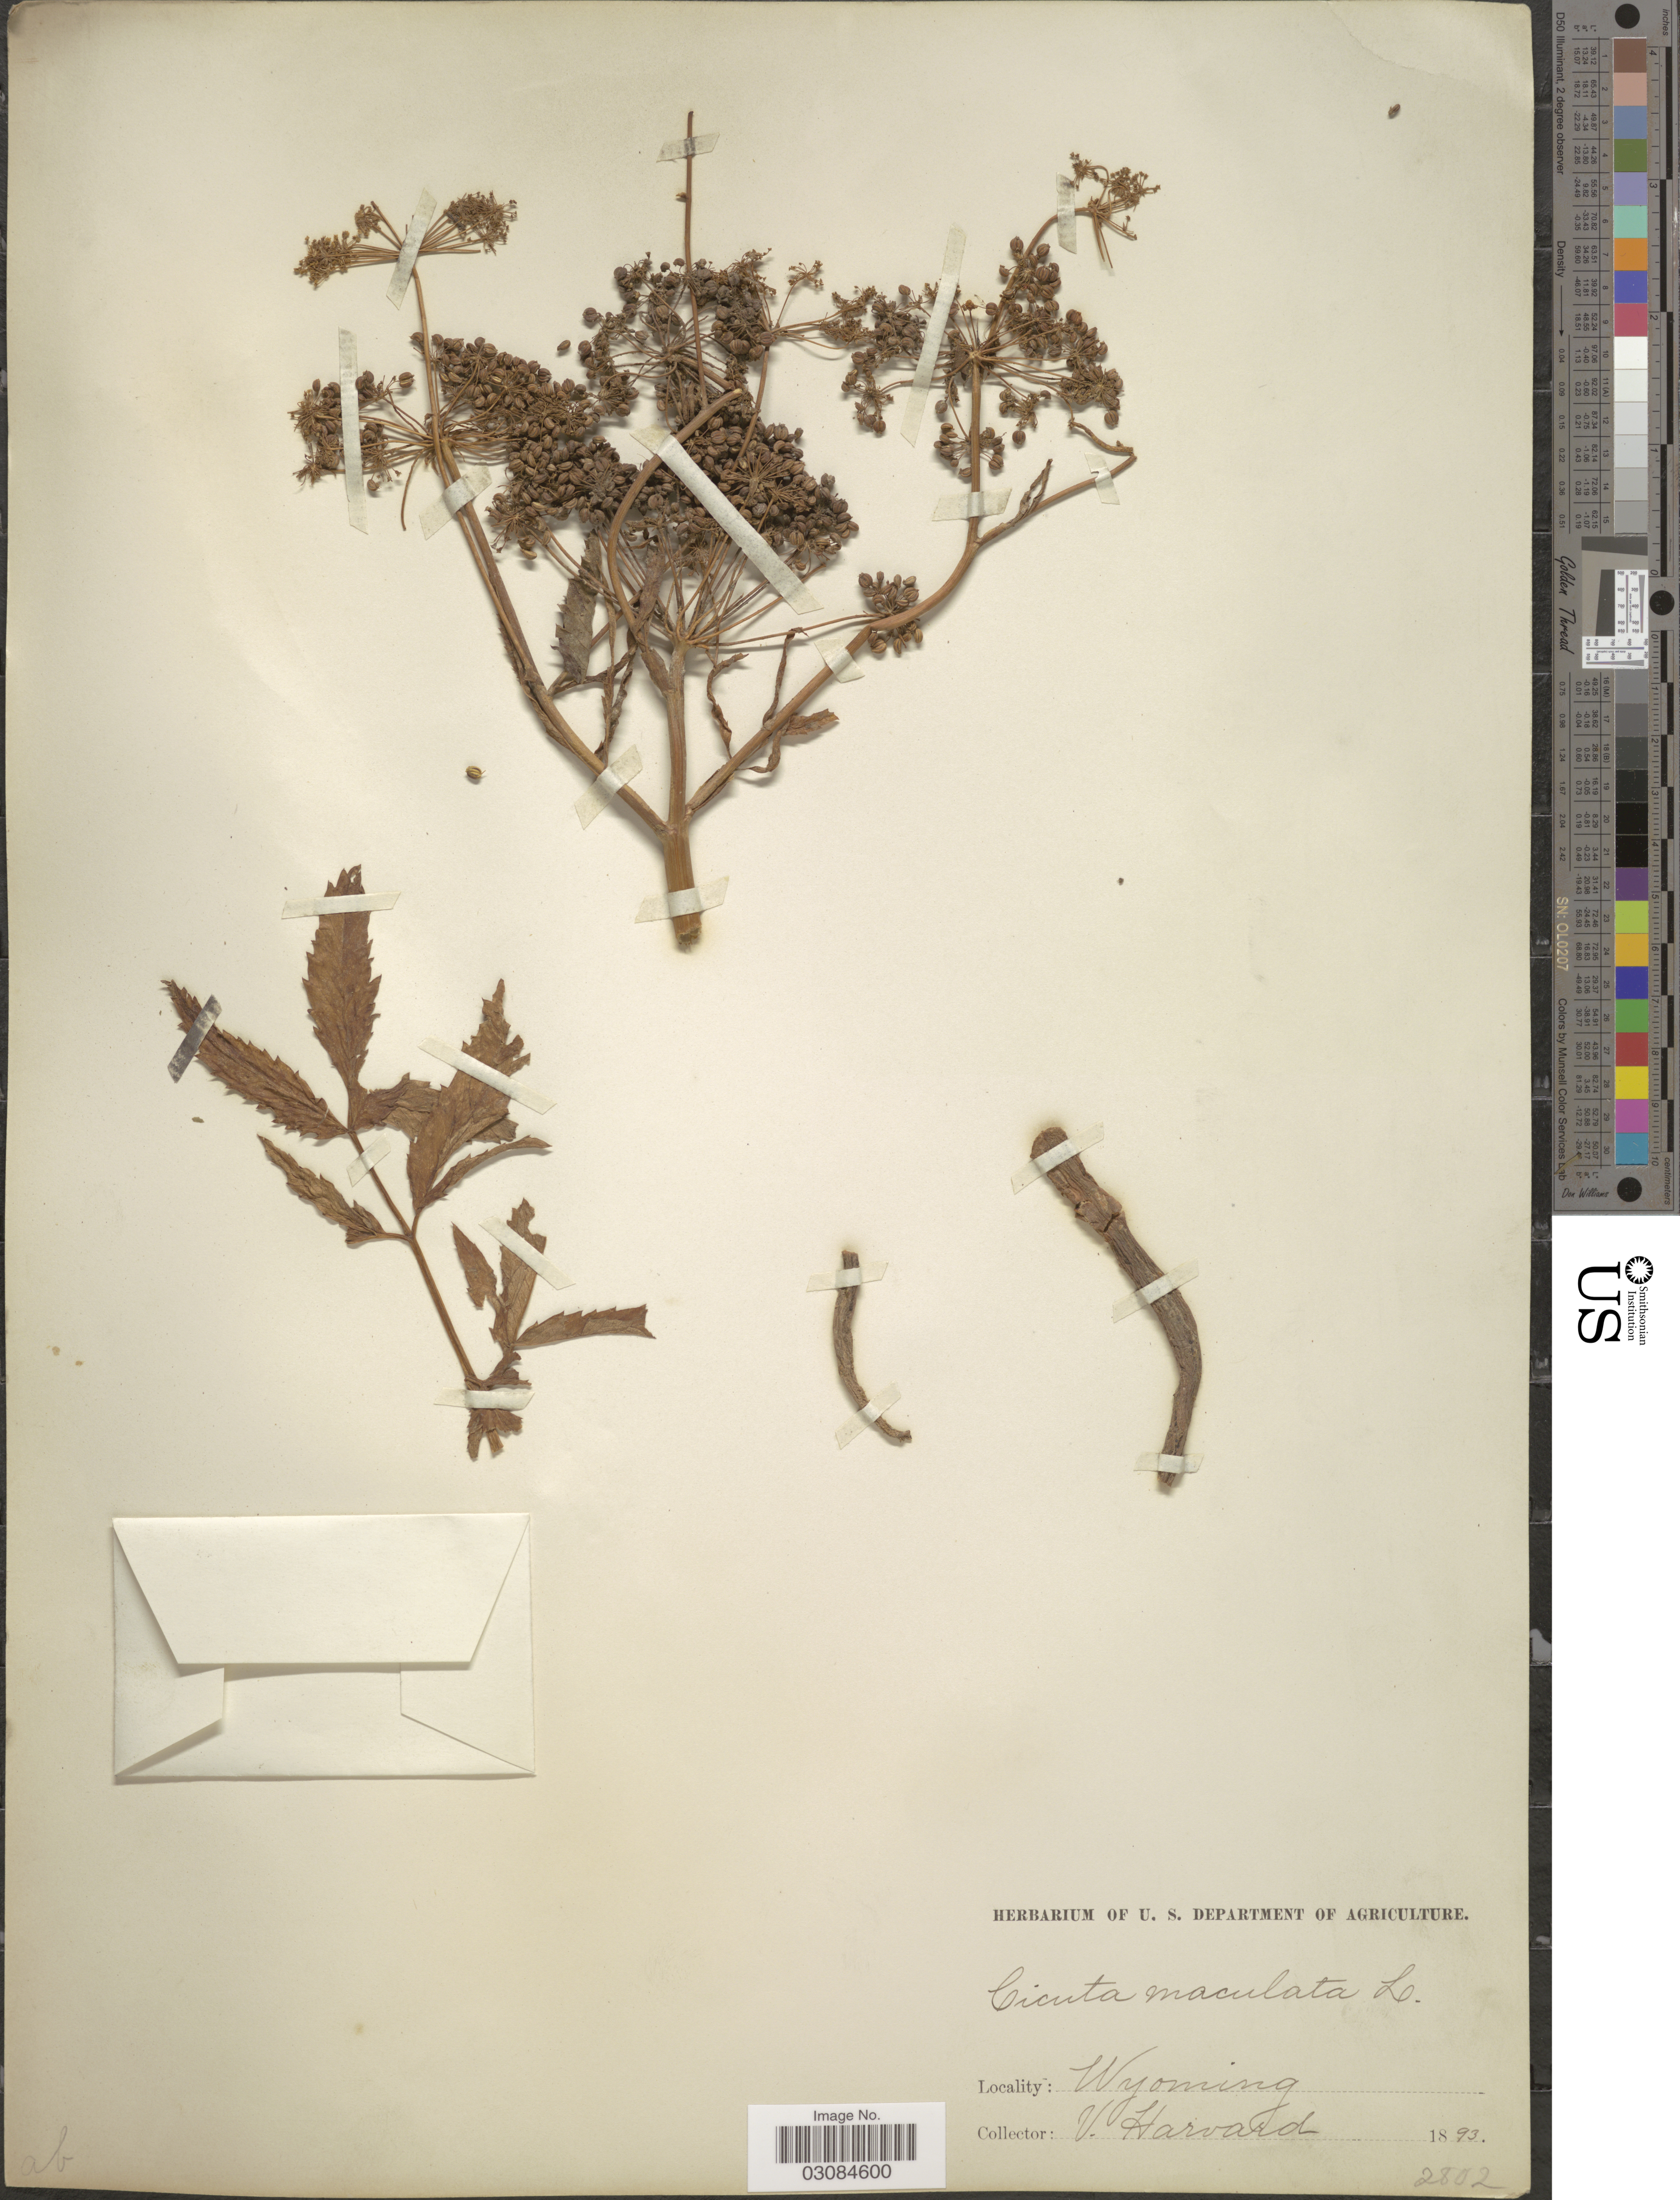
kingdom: Plantae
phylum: Tracheophyta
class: Magnoliopsida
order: Apiales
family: Apiaceae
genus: Cicuta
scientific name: Cicuta occidentalis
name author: Greene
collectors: V. Harvard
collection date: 1893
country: United States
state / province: Wyoming